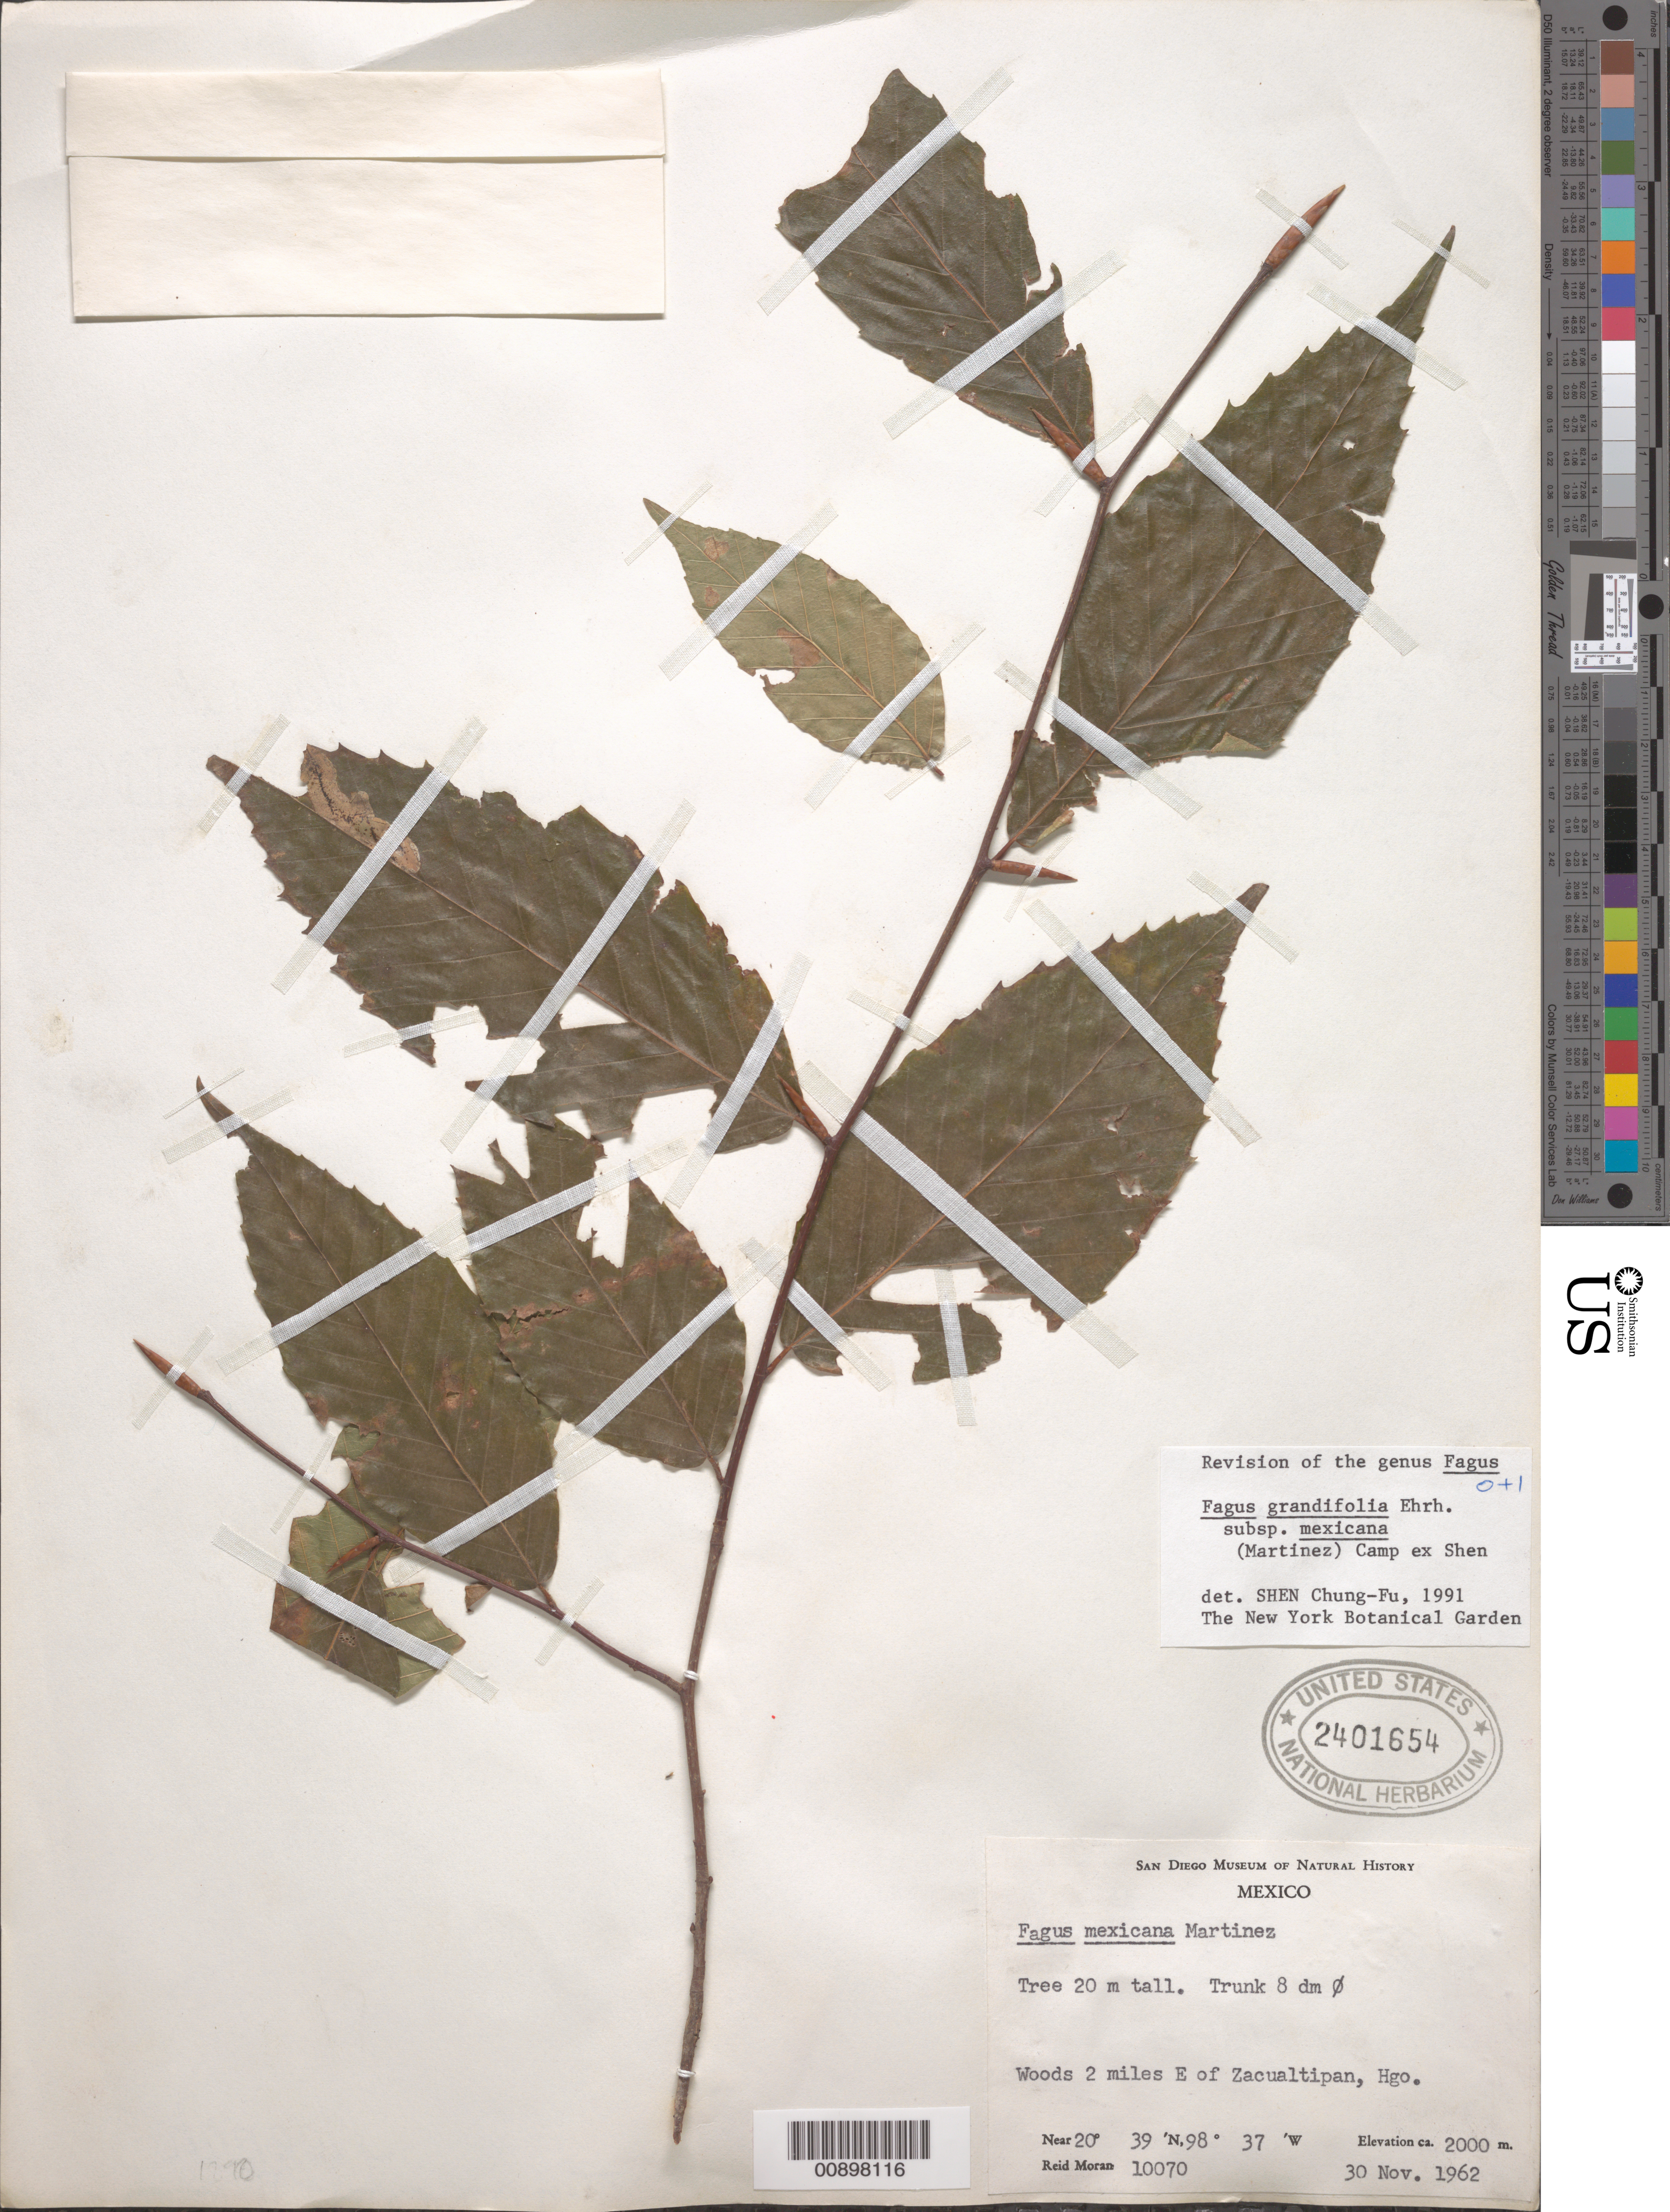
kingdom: Plantae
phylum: Tracheophyta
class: Magnoliopsida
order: Fagales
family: Fagaceae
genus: Fagus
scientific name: Fagus grandifolia subsp. mexicana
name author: (Martínez) A.E. Murray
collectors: R. V. Moran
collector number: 10070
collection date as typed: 30 Nov 1962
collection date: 1962-11-30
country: Mexico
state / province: Hidalgo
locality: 2 miles E of Zacualtipan, Hidalgo.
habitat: Woods.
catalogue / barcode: US 2401654